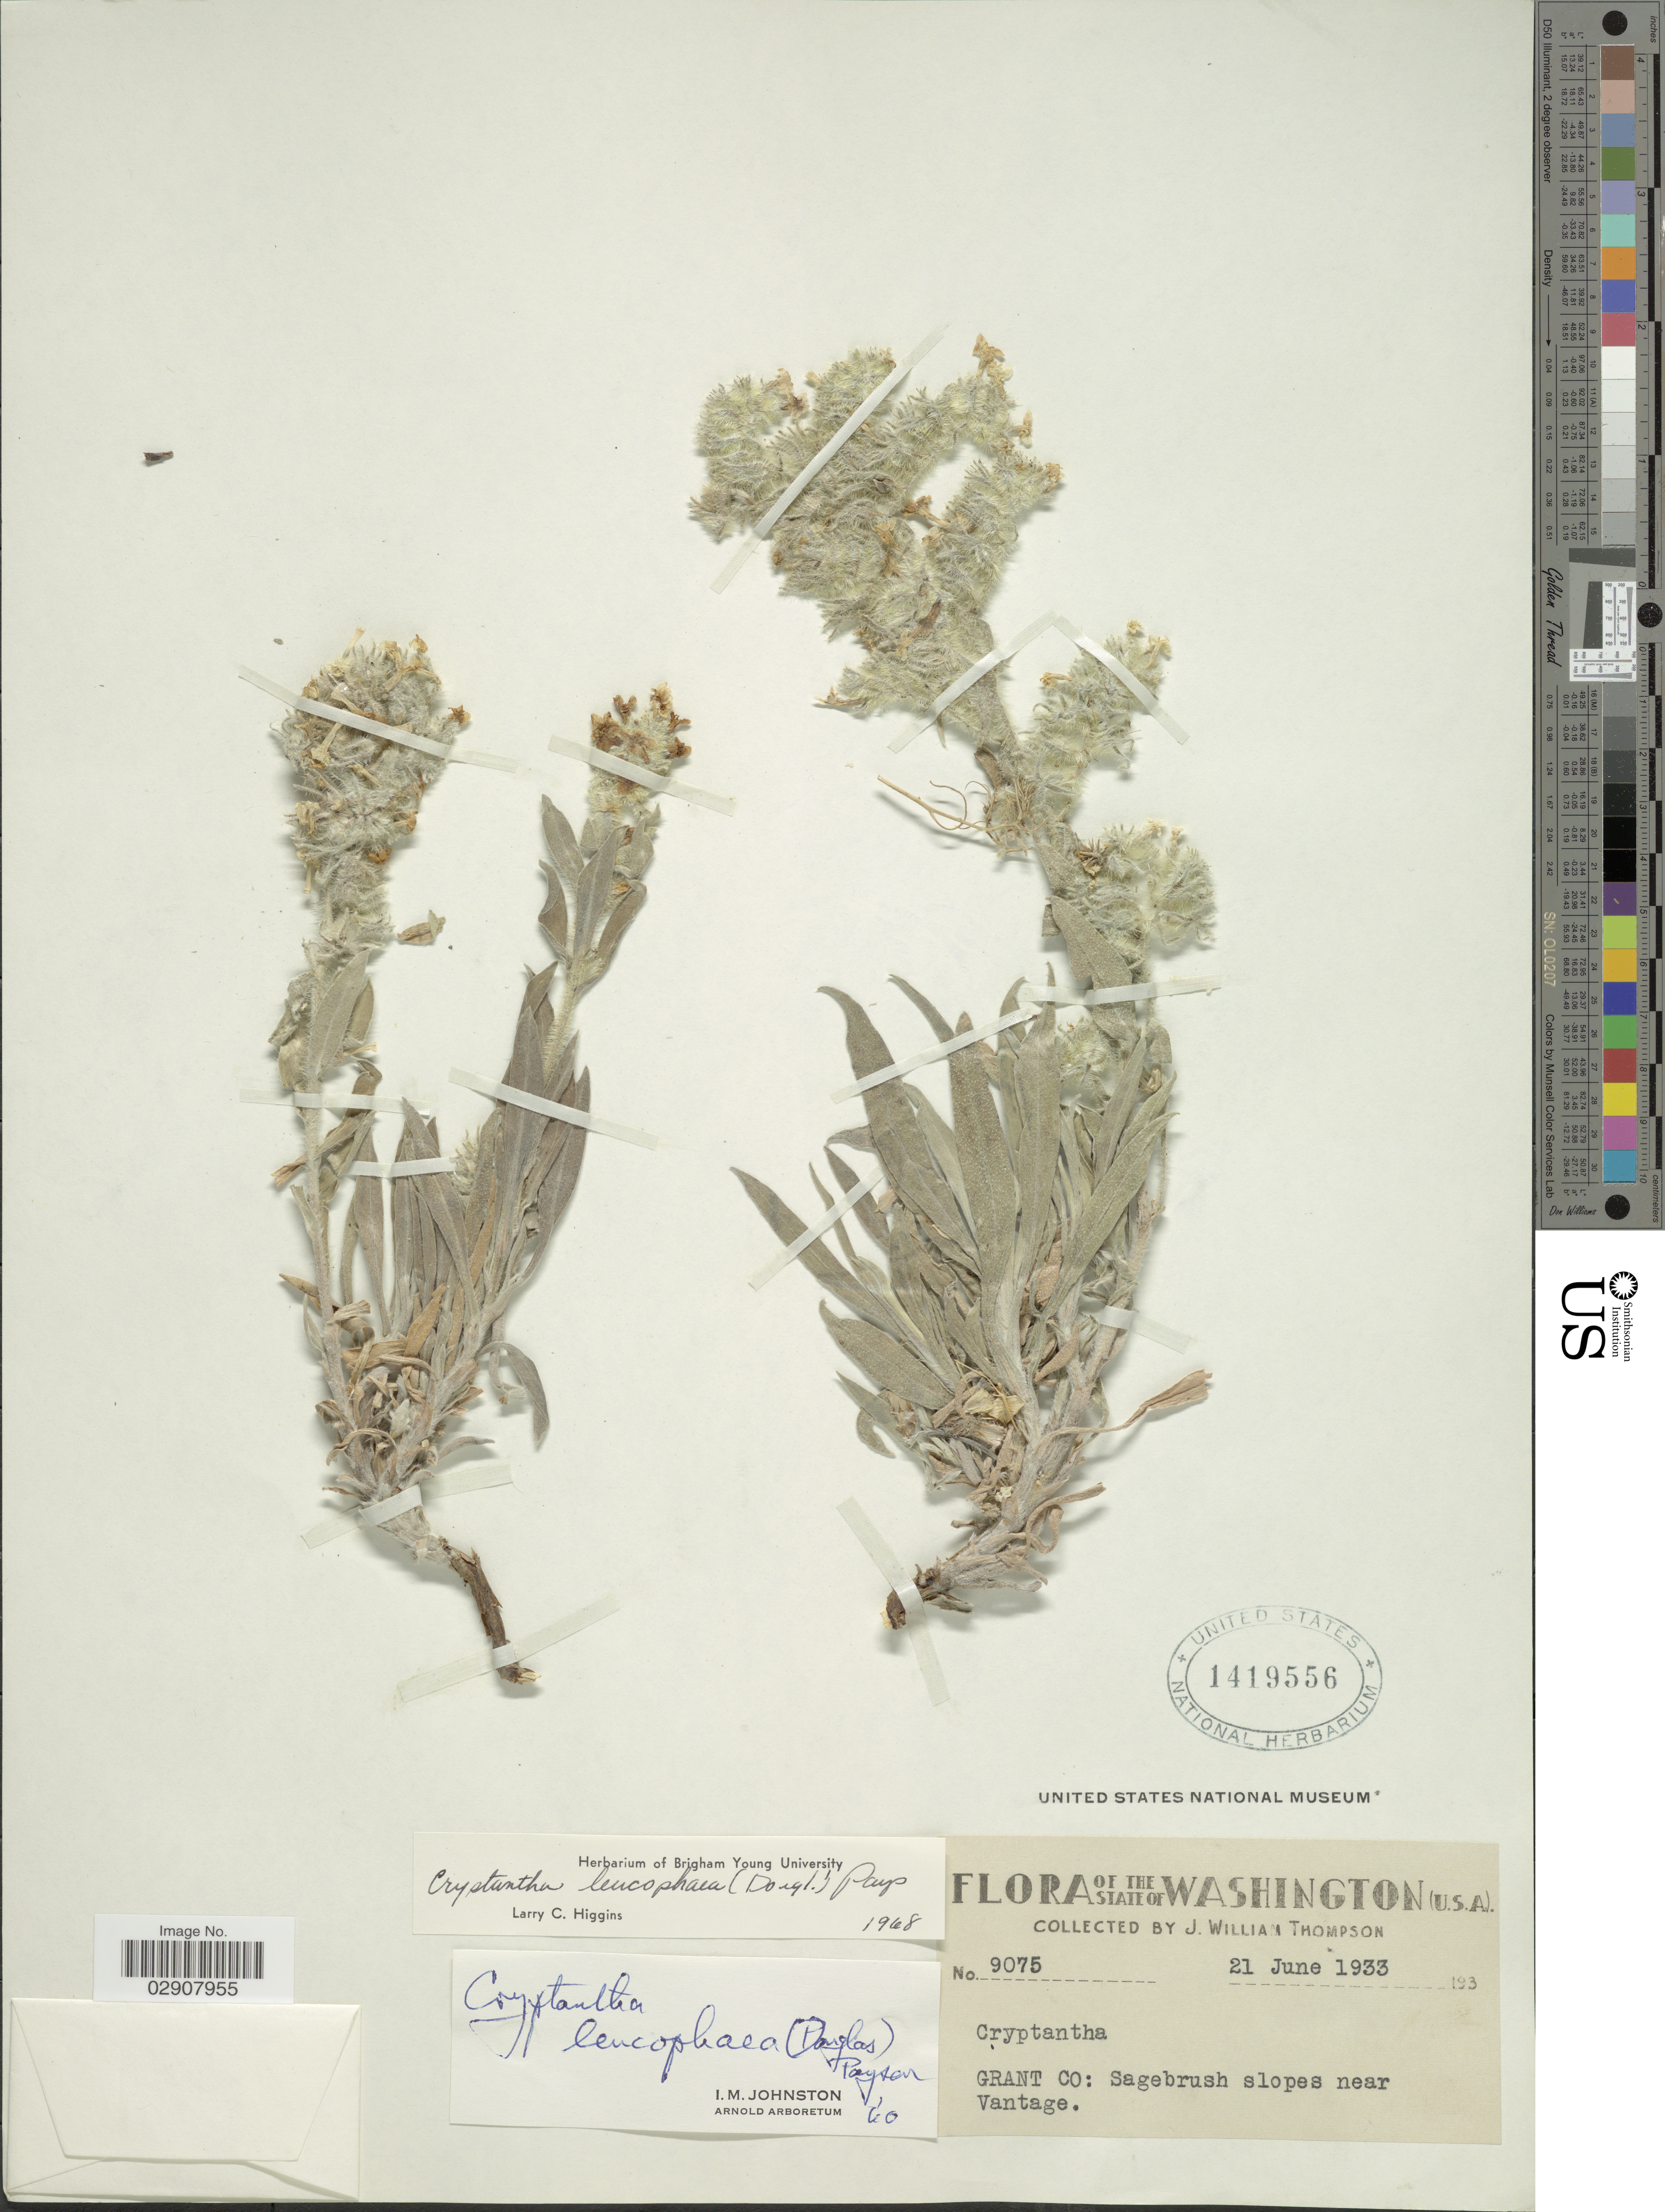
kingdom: Plantae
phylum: Tracheophyta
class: Magnoliopsida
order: Boraginales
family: Boraginaceae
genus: Cryptantha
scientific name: Cryptantha leucophaea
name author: (Douglas ex Lehm.) Payson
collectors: J. W. Thompson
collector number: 9075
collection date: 1933-06-21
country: United States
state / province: Washington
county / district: Grant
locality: Grant Co., Sagebrush slopes near Vantage.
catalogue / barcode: US 1419556